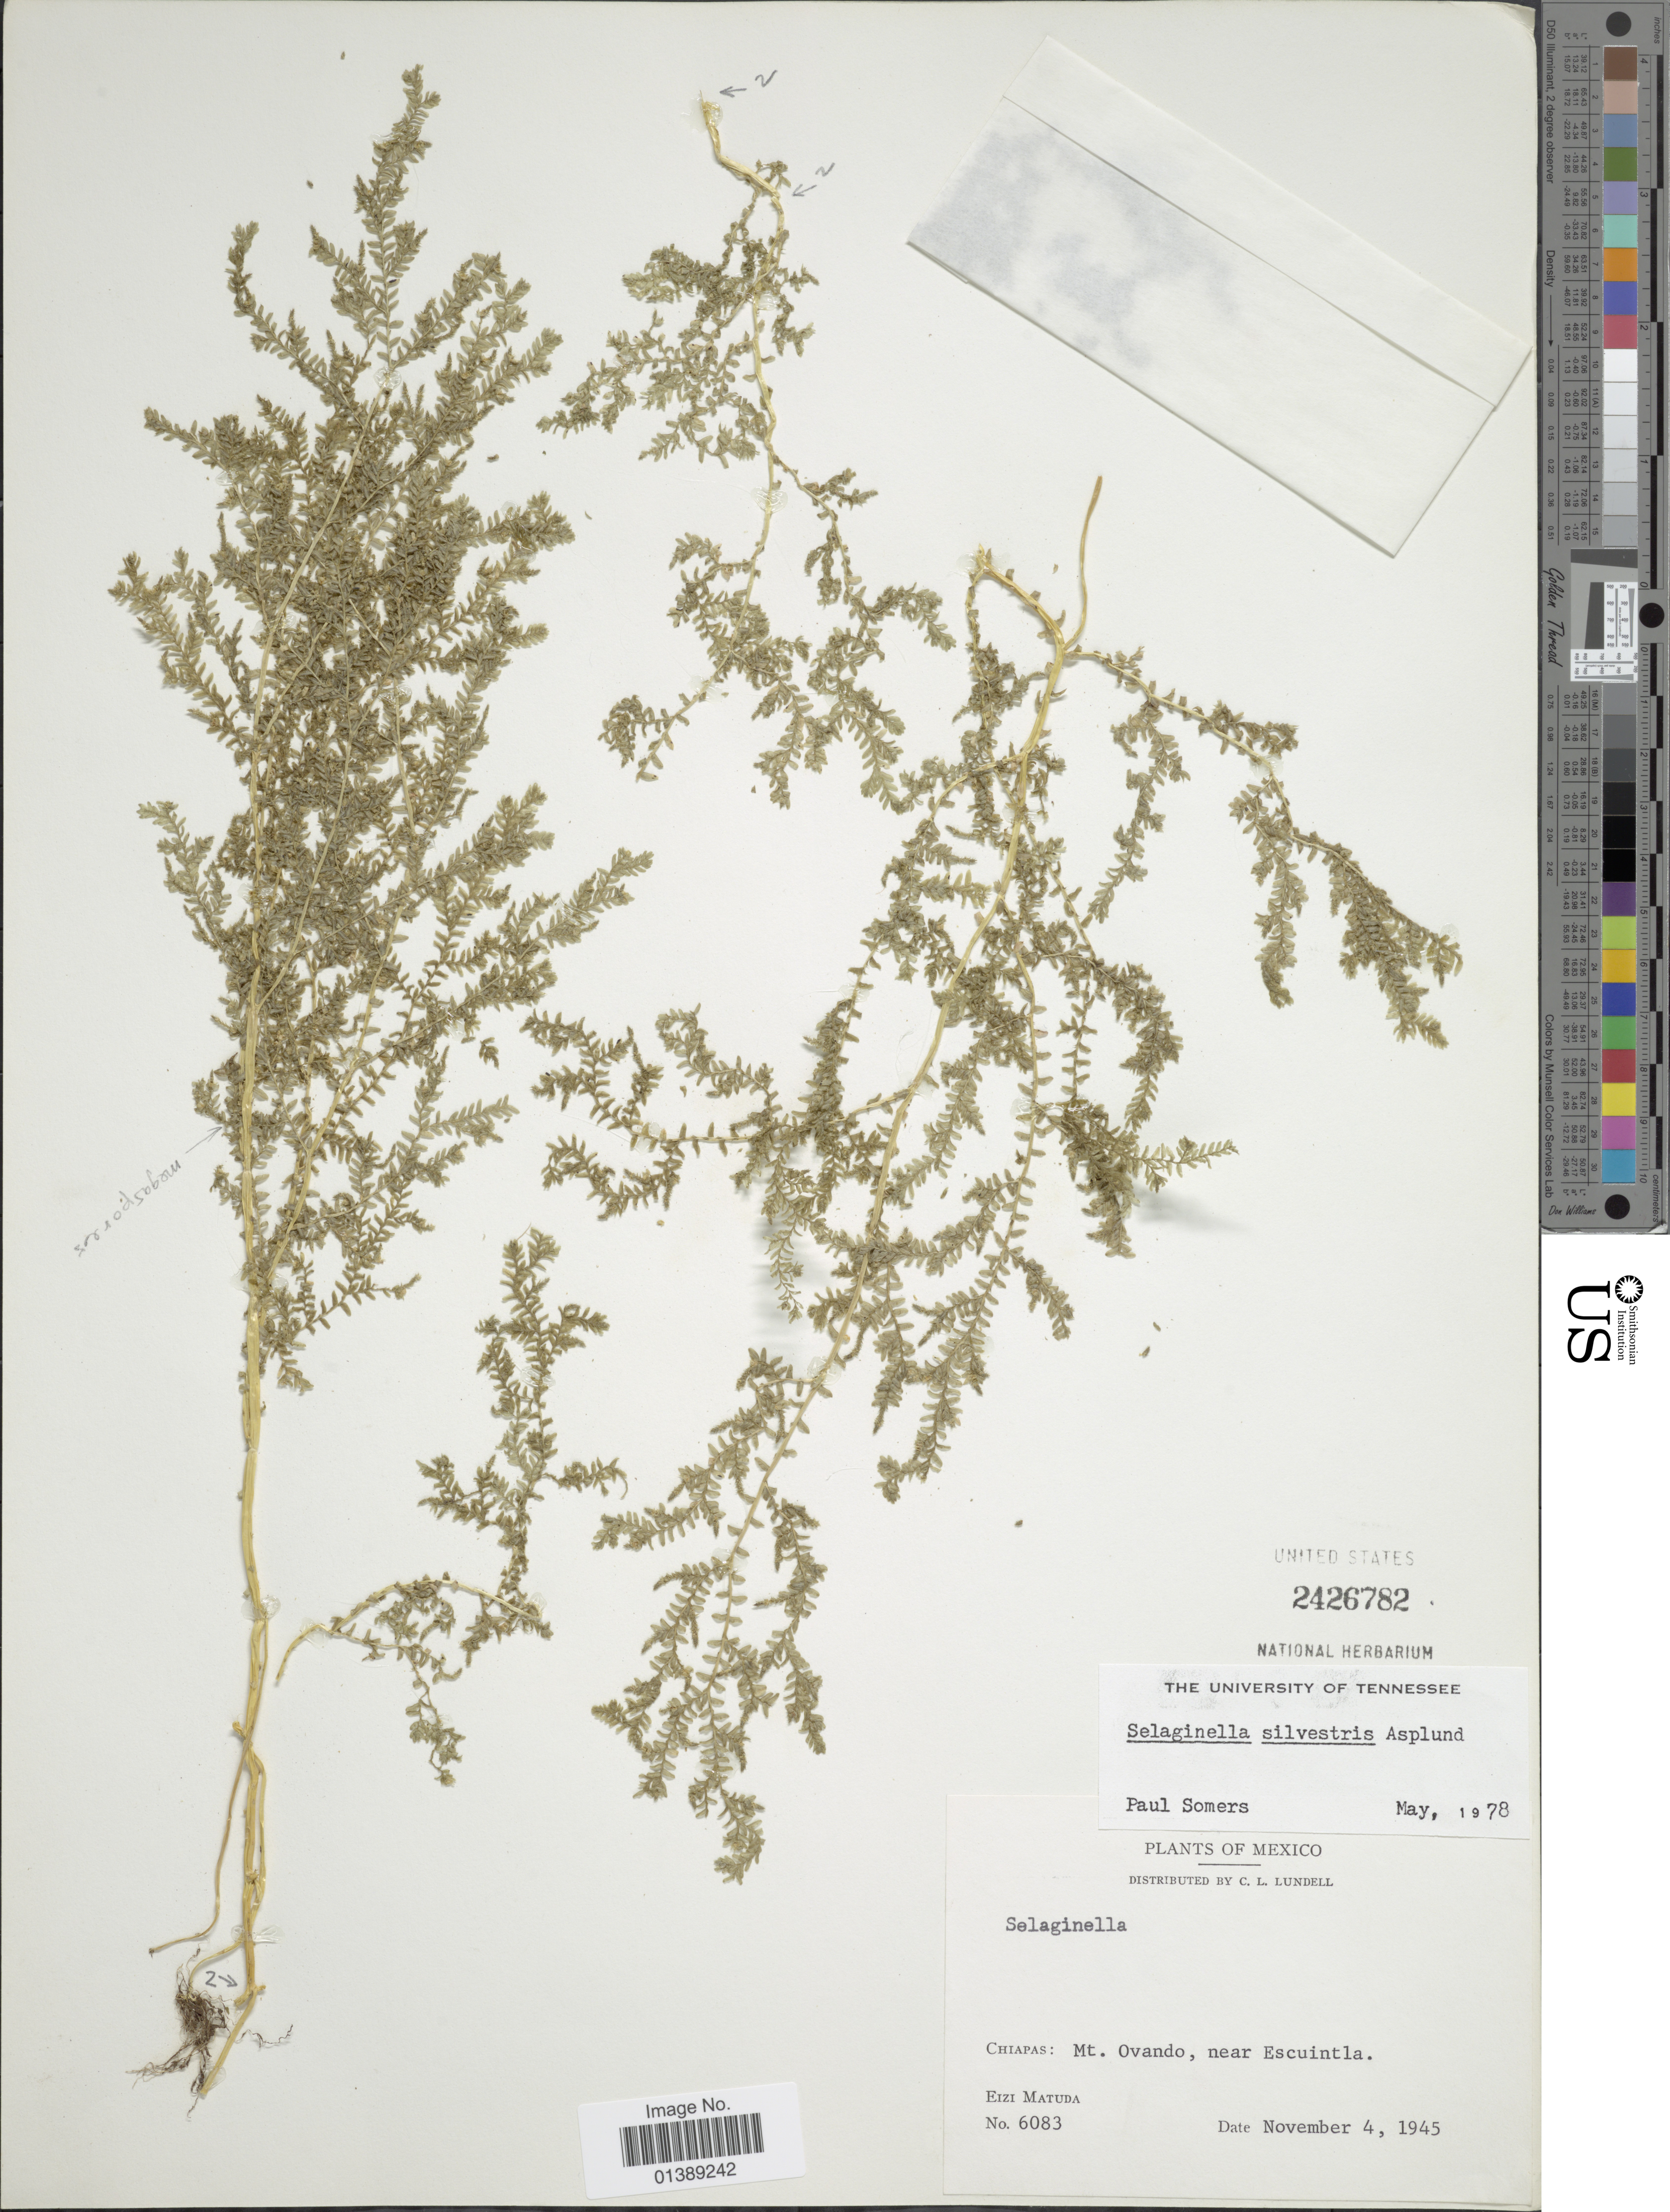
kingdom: Plantae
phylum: Tracheophyta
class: Lycopodiopsida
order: Selaginellales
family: Selaginellaceae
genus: Selaginella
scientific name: Selaginella silvestris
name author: Aspl.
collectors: E. Matuda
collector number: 6083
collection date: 1945-11-04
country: Mexico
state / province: Chiapas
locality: Mt Ovando, near Escuintla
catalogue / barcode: US 2426782